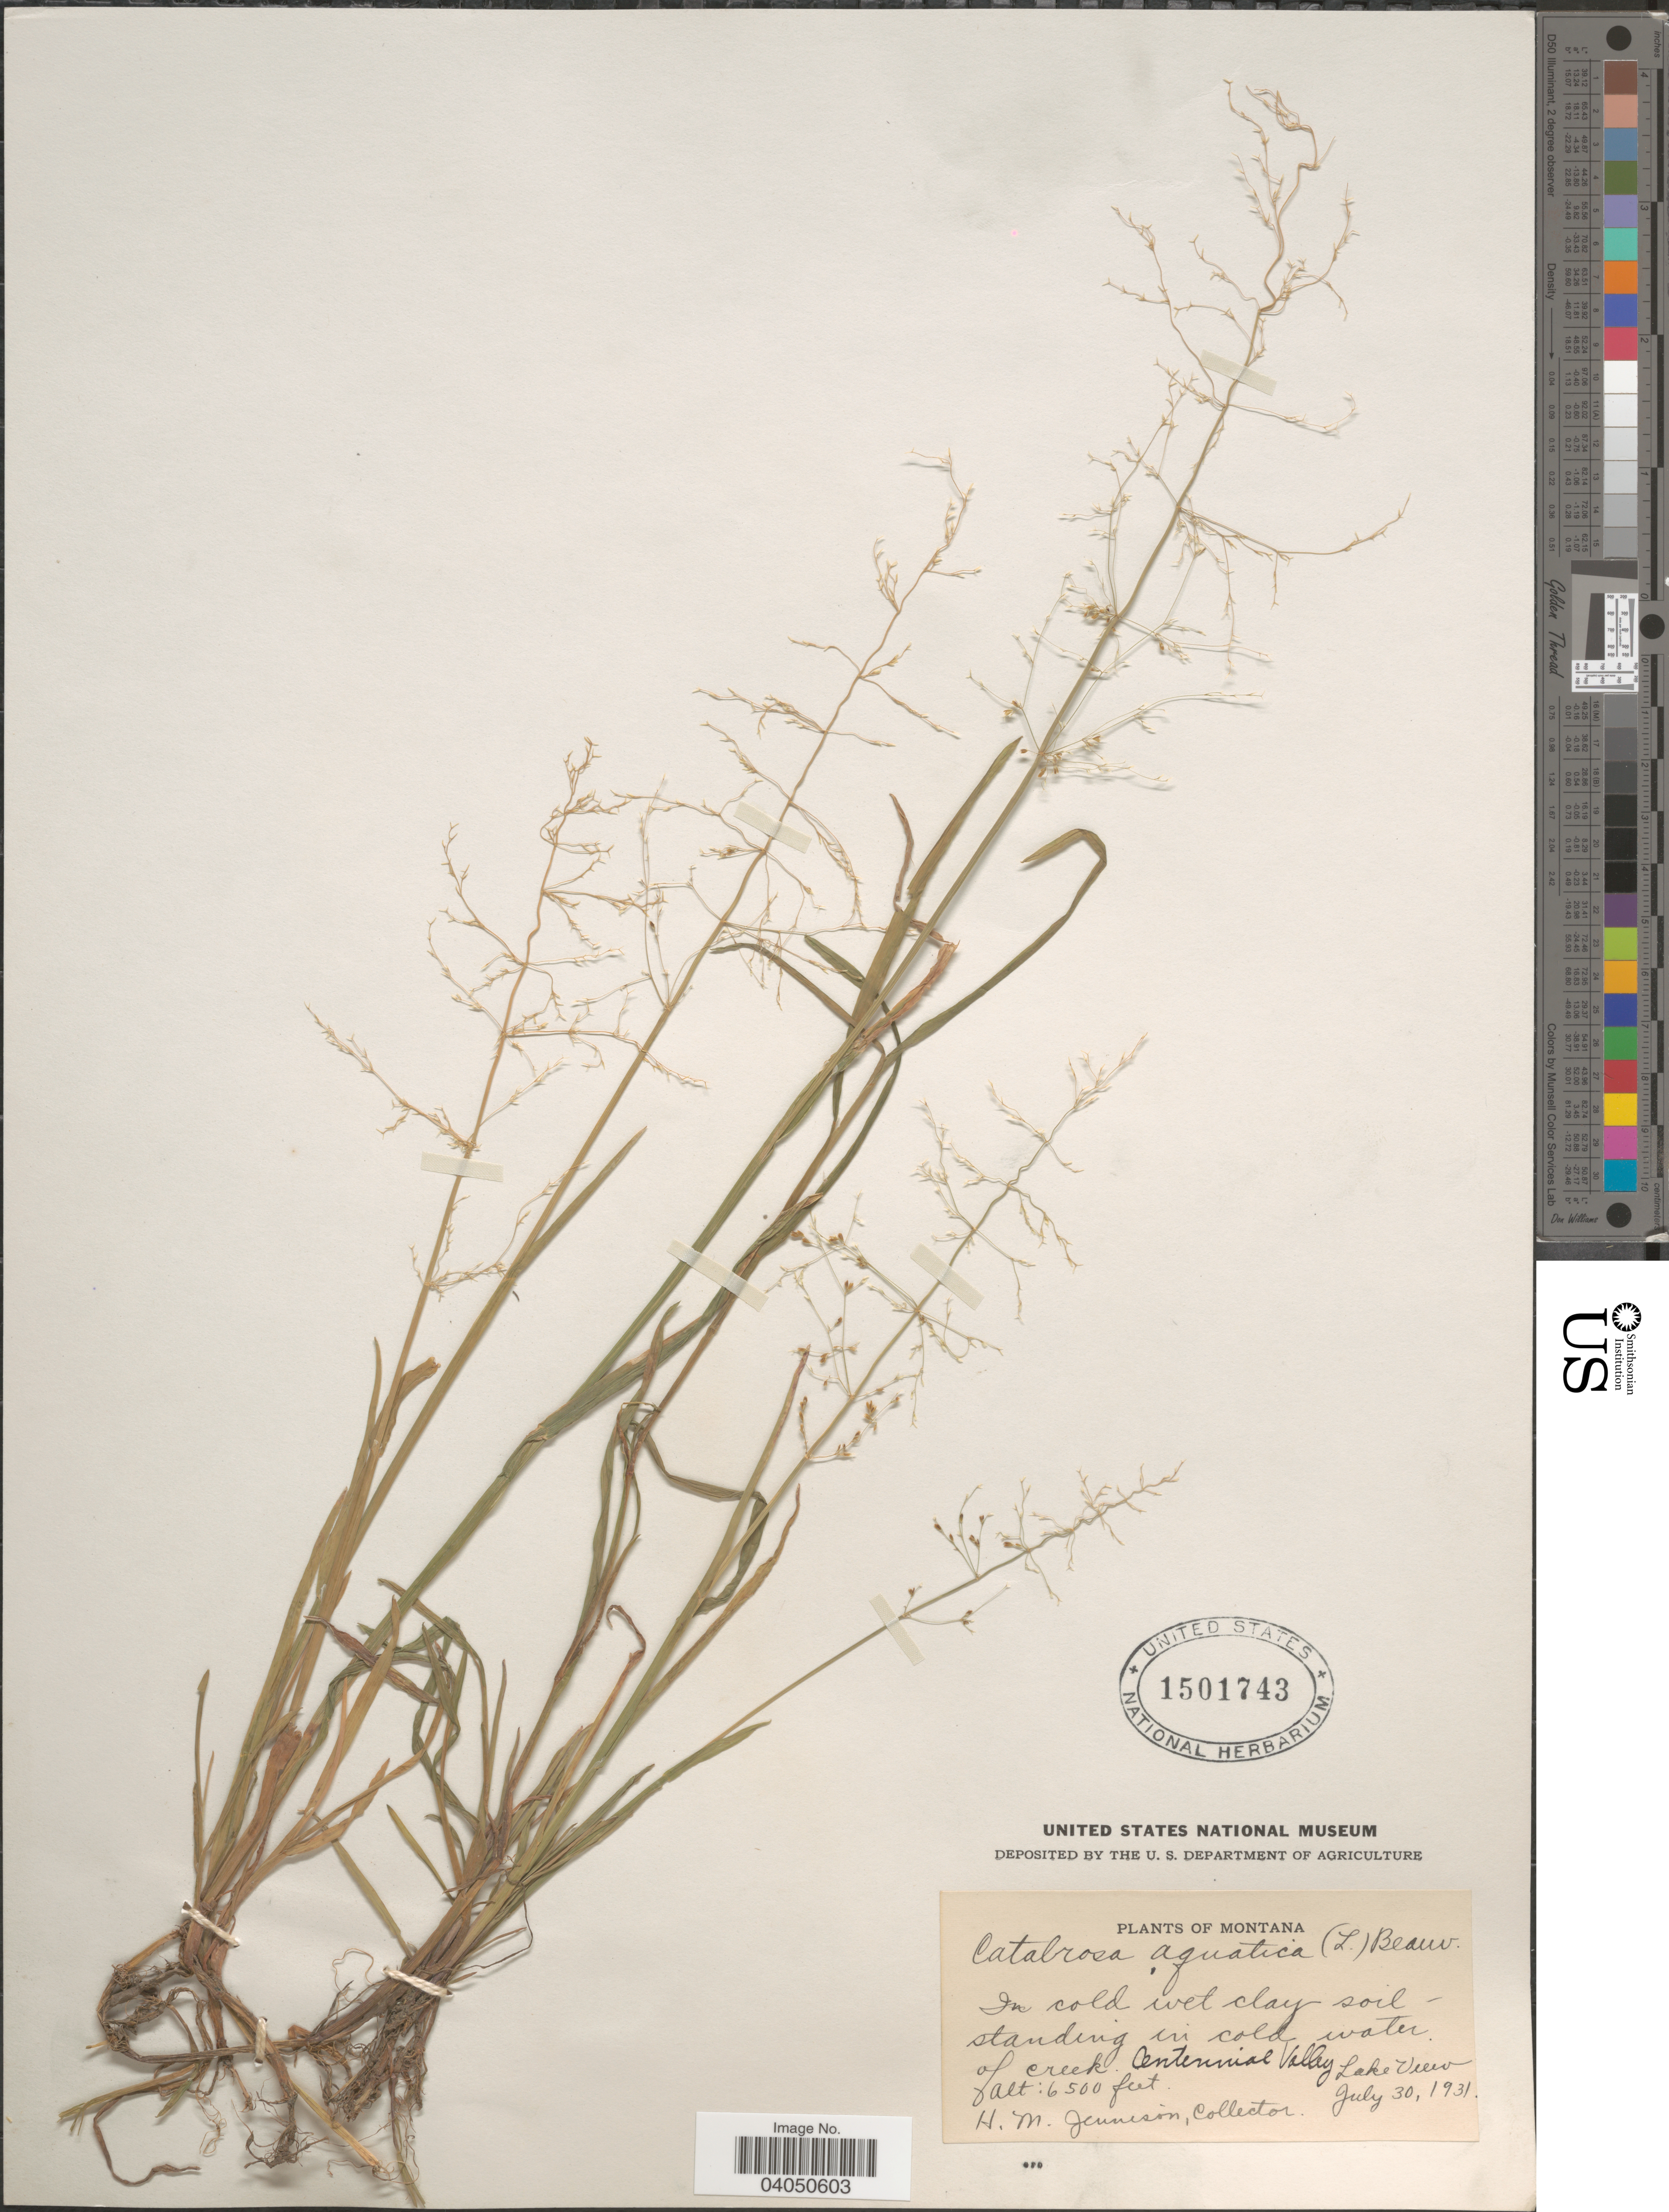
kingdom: Plantae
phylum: Tracheophyta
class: Liliopsida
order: Poales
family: Poaceae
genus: Catabrosa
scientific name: Catabrosa aquatica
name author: (L.) P. Beauv.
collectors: H. Jennison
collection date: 1931-07-30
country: United States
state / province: Montana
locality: Centennial Valley. Lake View.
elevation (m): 1981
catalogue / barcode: US 1501743